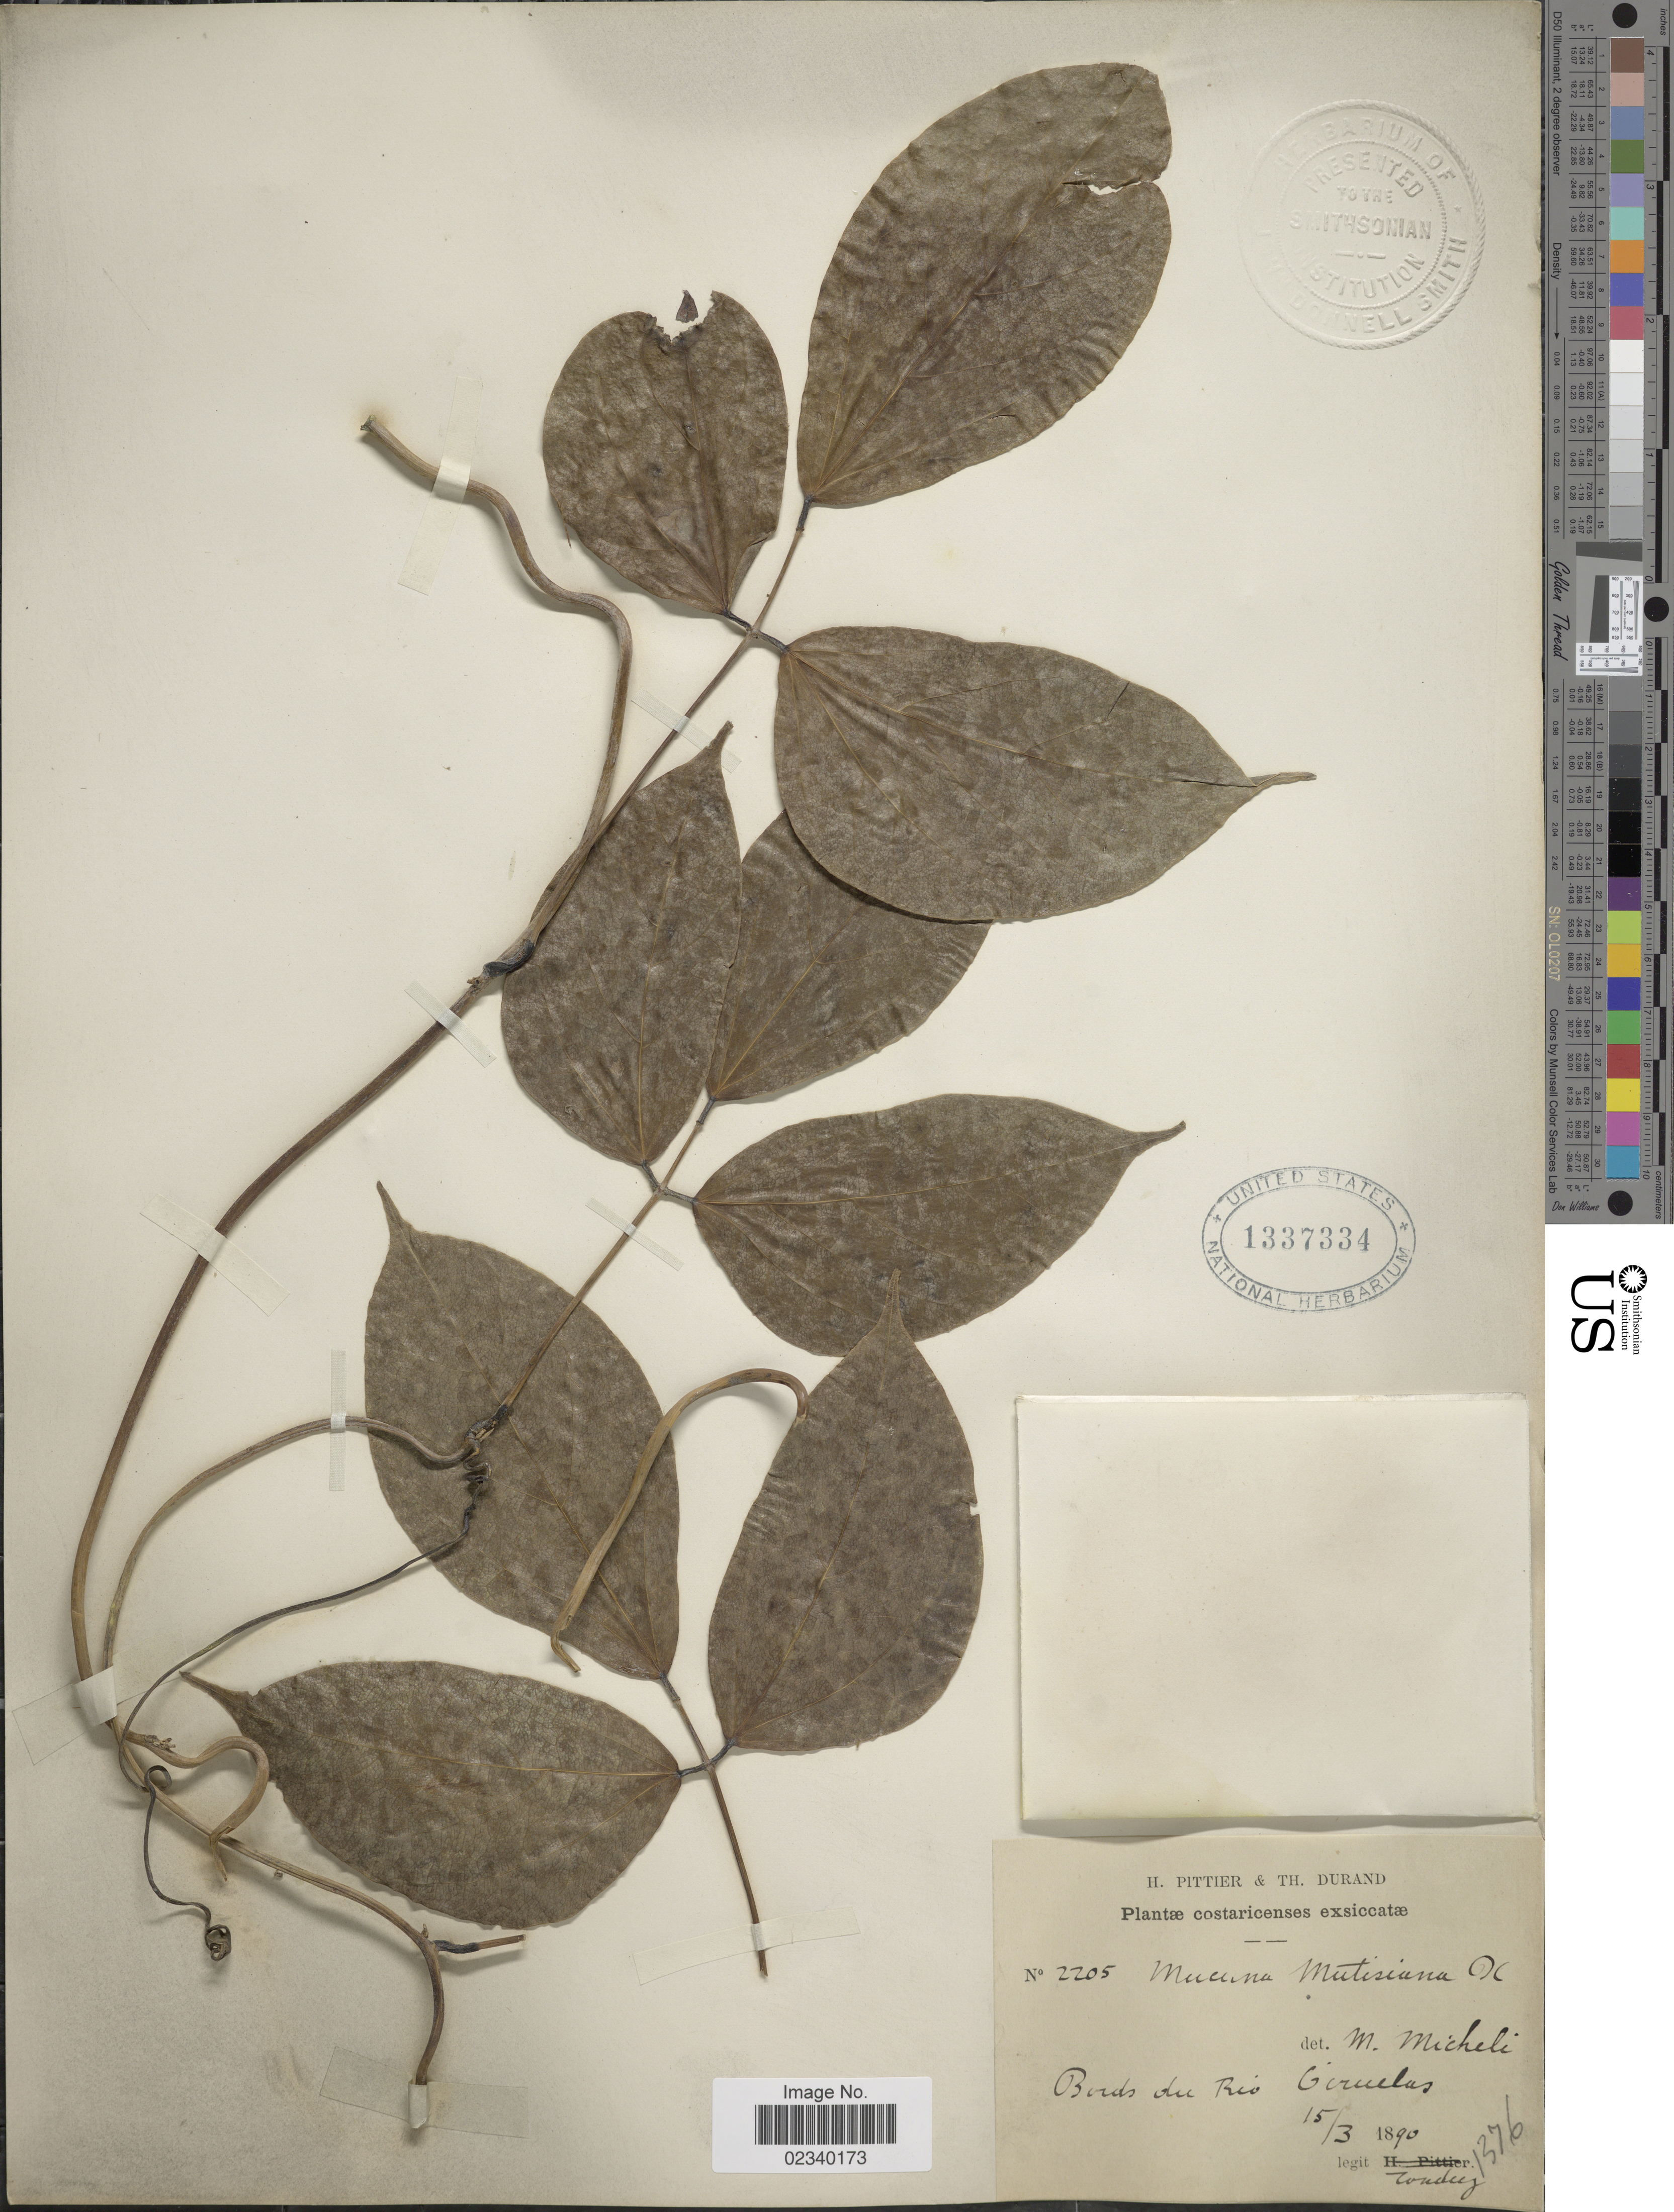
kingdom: Plantae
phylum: Tracheophyta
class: Magnoliopsida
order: Fabales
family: Fabaceae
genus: Mucuna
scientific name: Mucuna urens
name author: (L.) Medik.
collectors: A. Tonduz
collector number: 2205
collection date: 1890-03-15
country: Costa Rica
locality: Bords du Rio Ciruelas.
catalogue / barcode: US 1337334